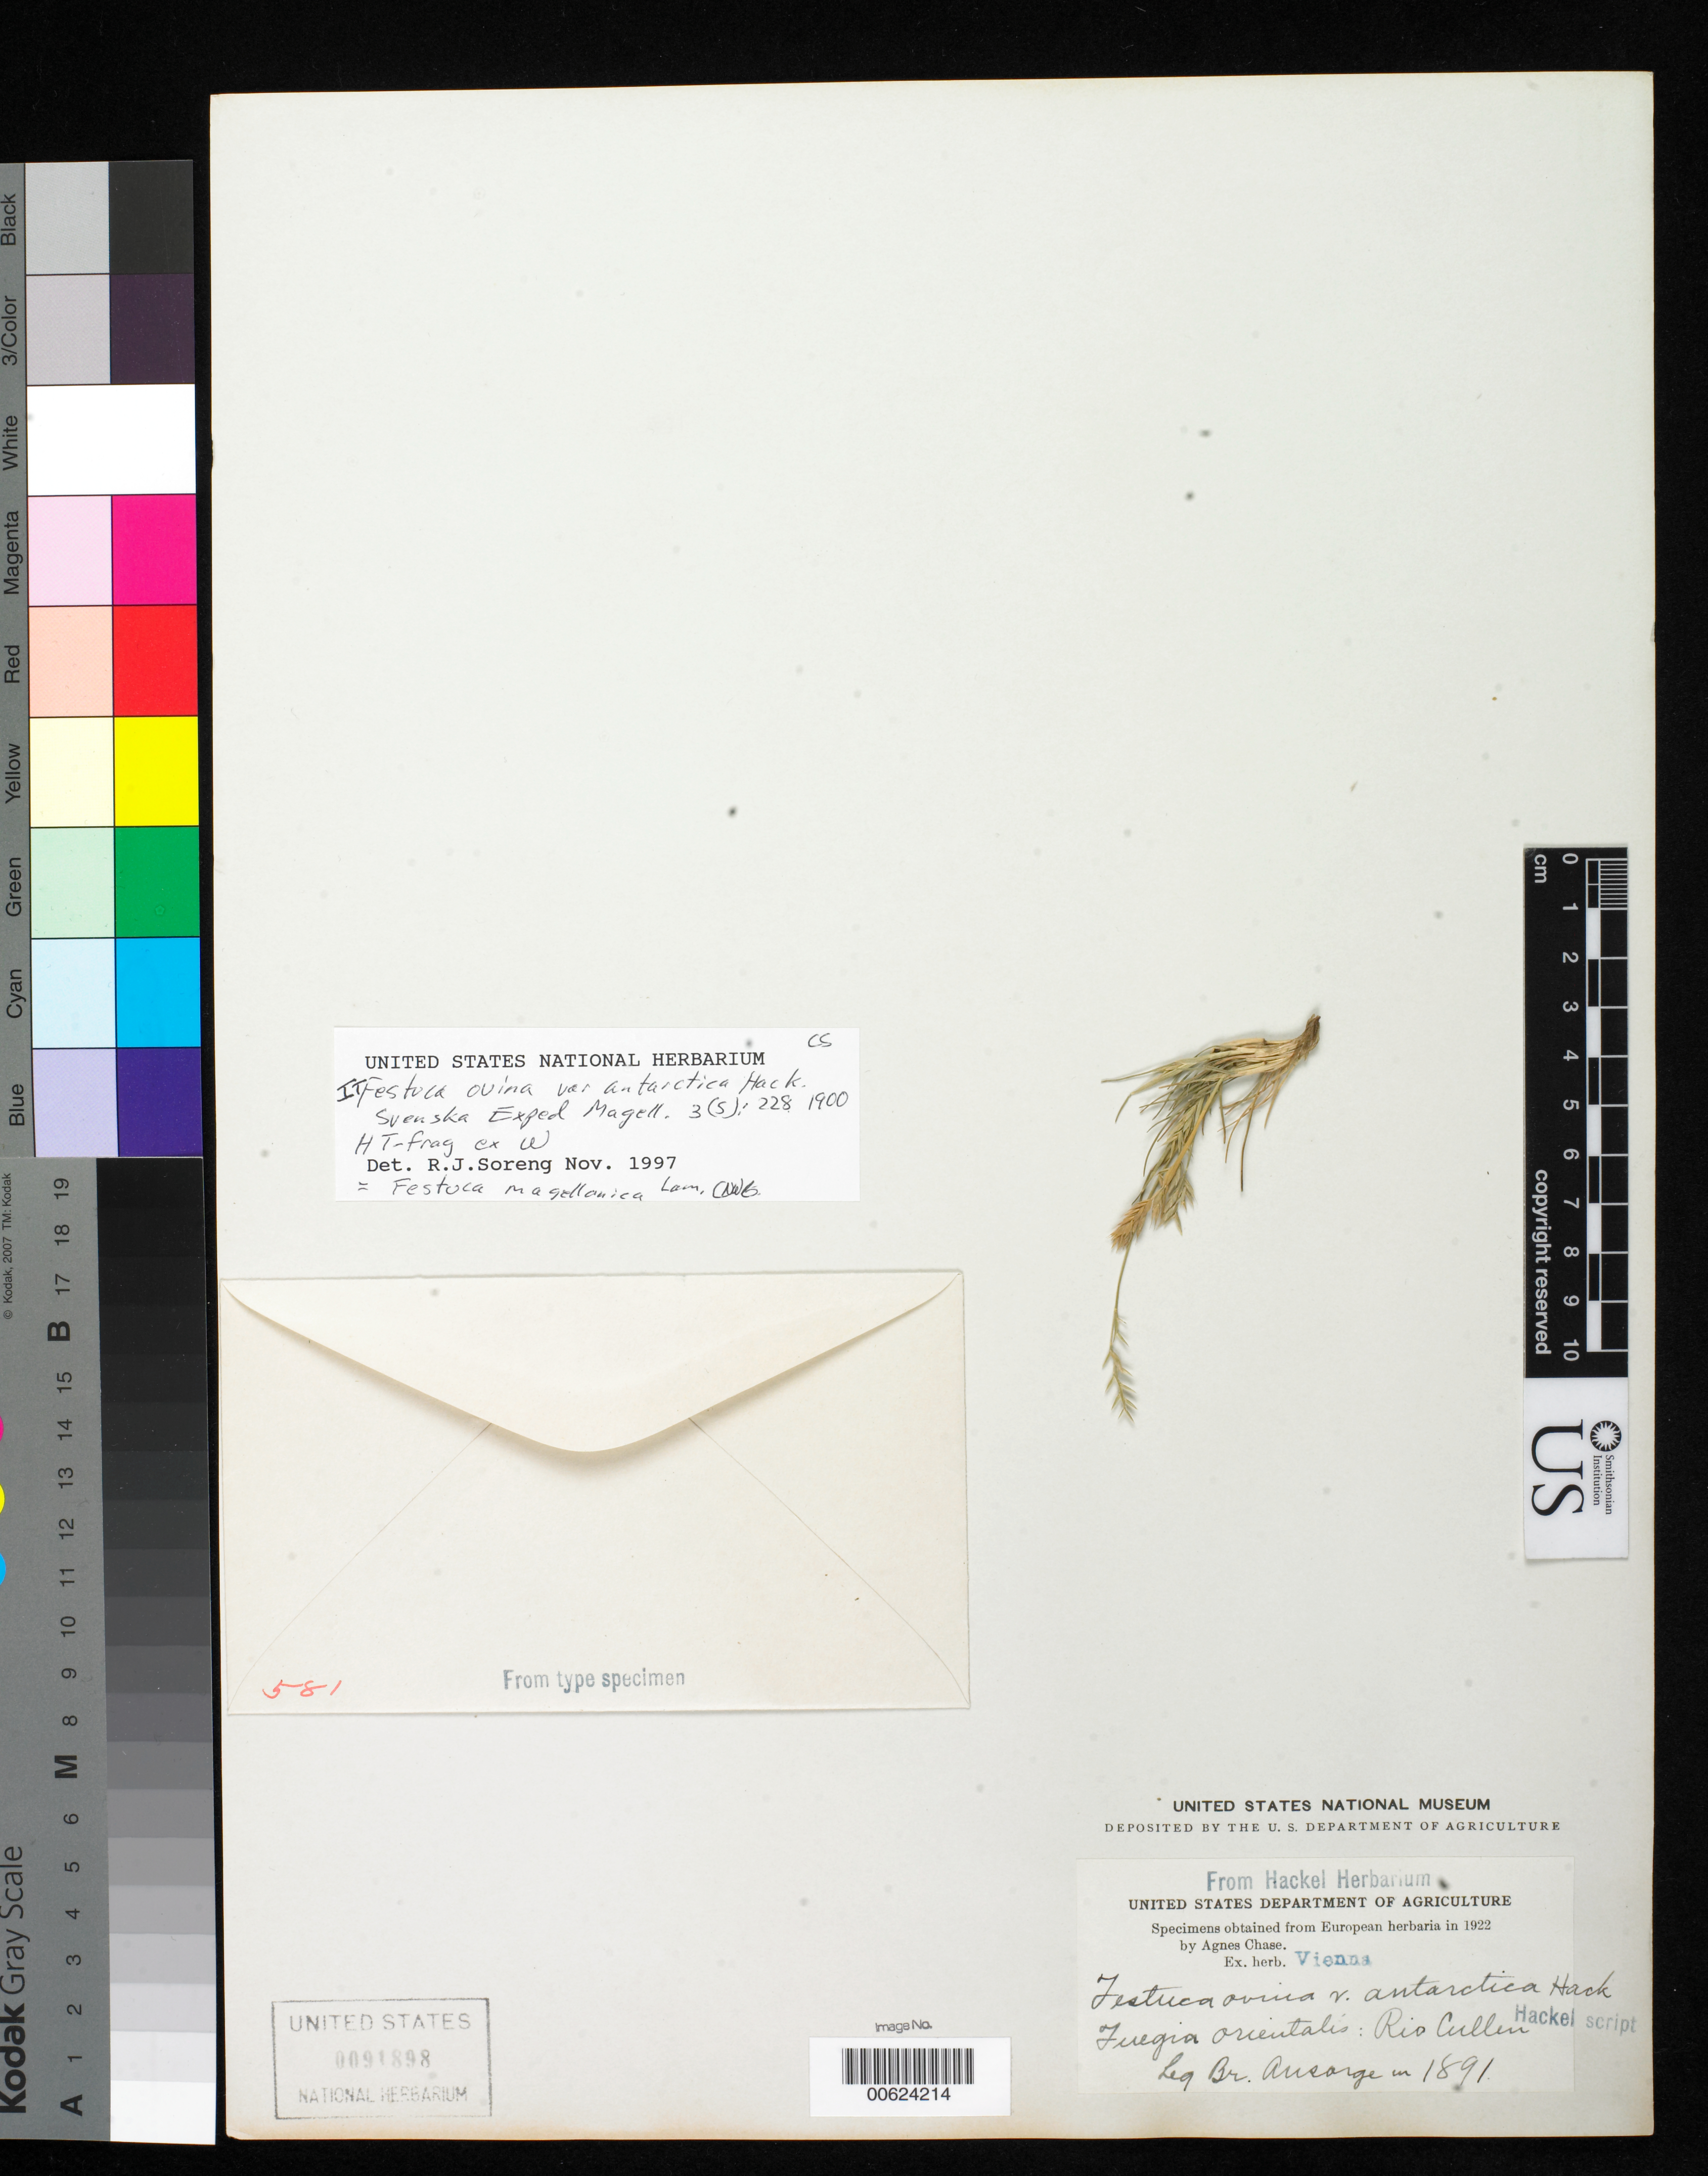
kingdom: Plantae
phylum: Tracheophyta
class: Liliopsida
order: Poales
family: Poaceae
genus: Festuca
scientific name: Festuca ovina var. antarctica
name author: Hack. in Dusén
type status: Isotype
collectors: B. Ansorge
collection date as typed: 1891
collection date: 1891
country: Argentina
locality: Rio Cullen, Fuegia Orientalis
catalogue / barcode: US 91898